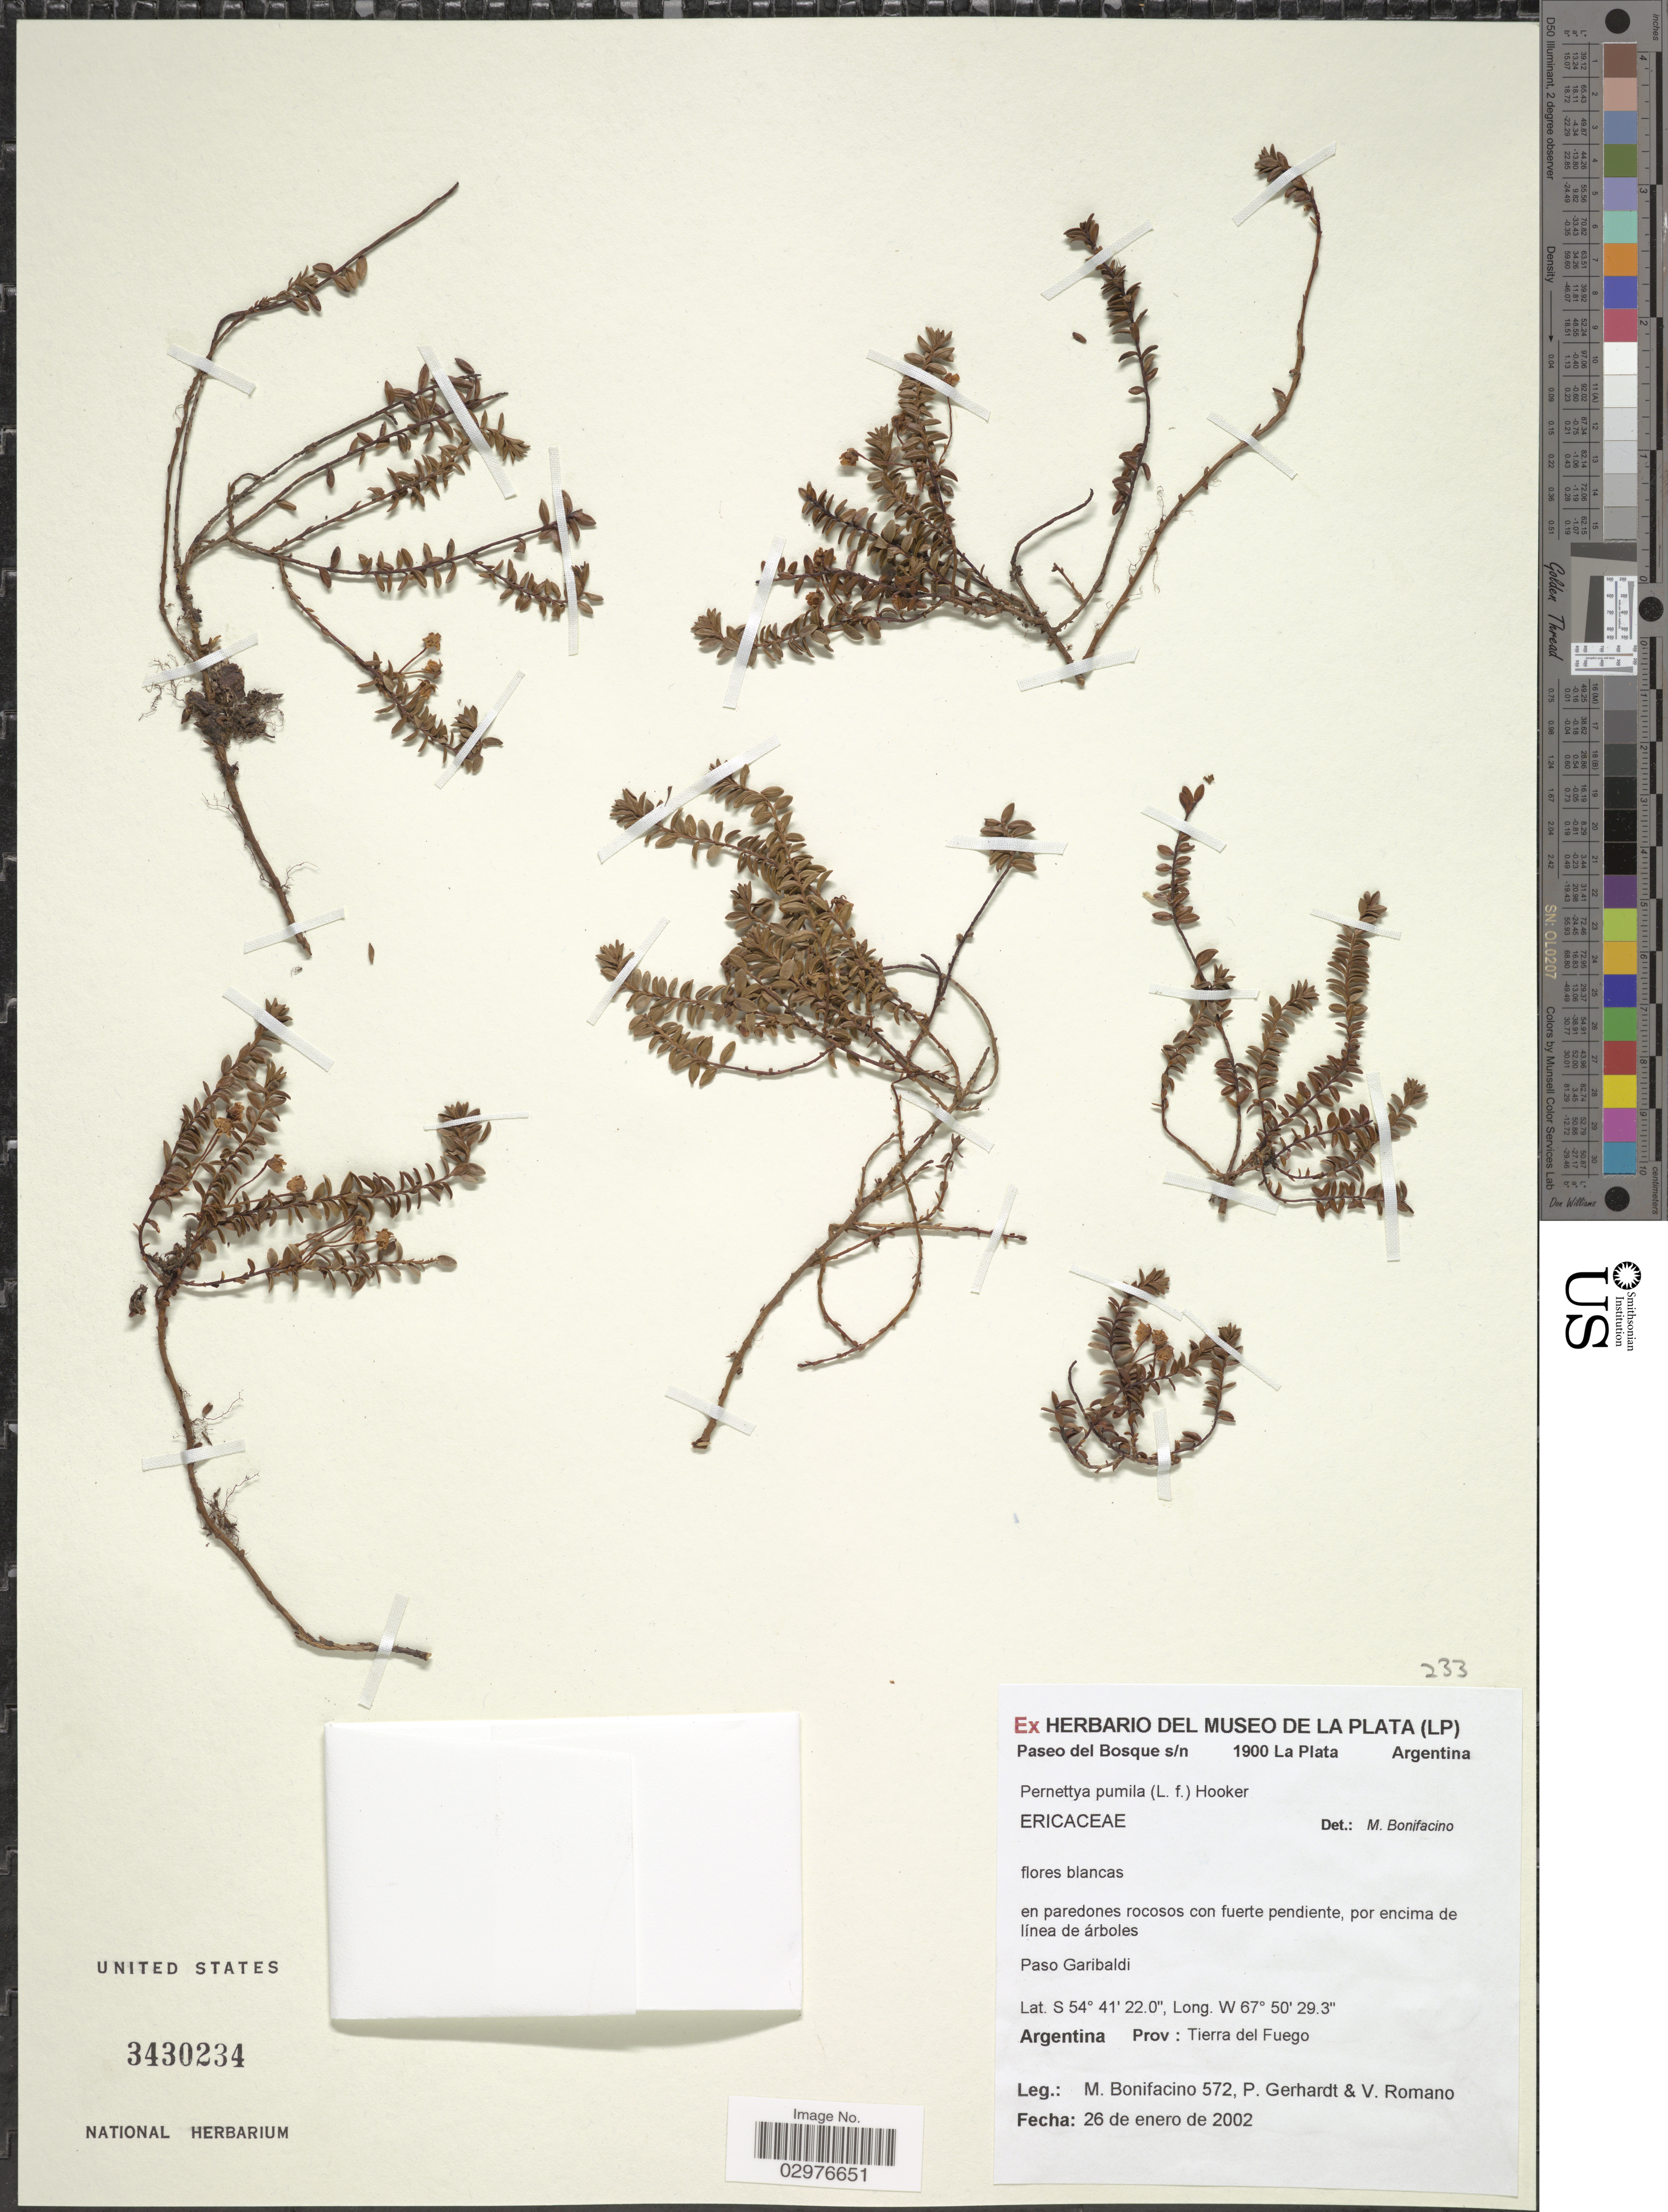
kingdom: Plantae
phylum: Tracheophyta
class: Magnoliopsida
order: Ericales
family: Ericaceae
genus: Gaultheria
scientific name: Gaultheria pumila var. pumila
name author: (L. f.) D.J. Middleton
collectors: M. Bonifacino, P. Gerhardt & V. Romano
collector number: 0572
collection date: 2002-01-26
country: Argentina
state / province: Tierra del Fuego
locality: Paso Garibaldi.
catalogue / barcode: US 3430234